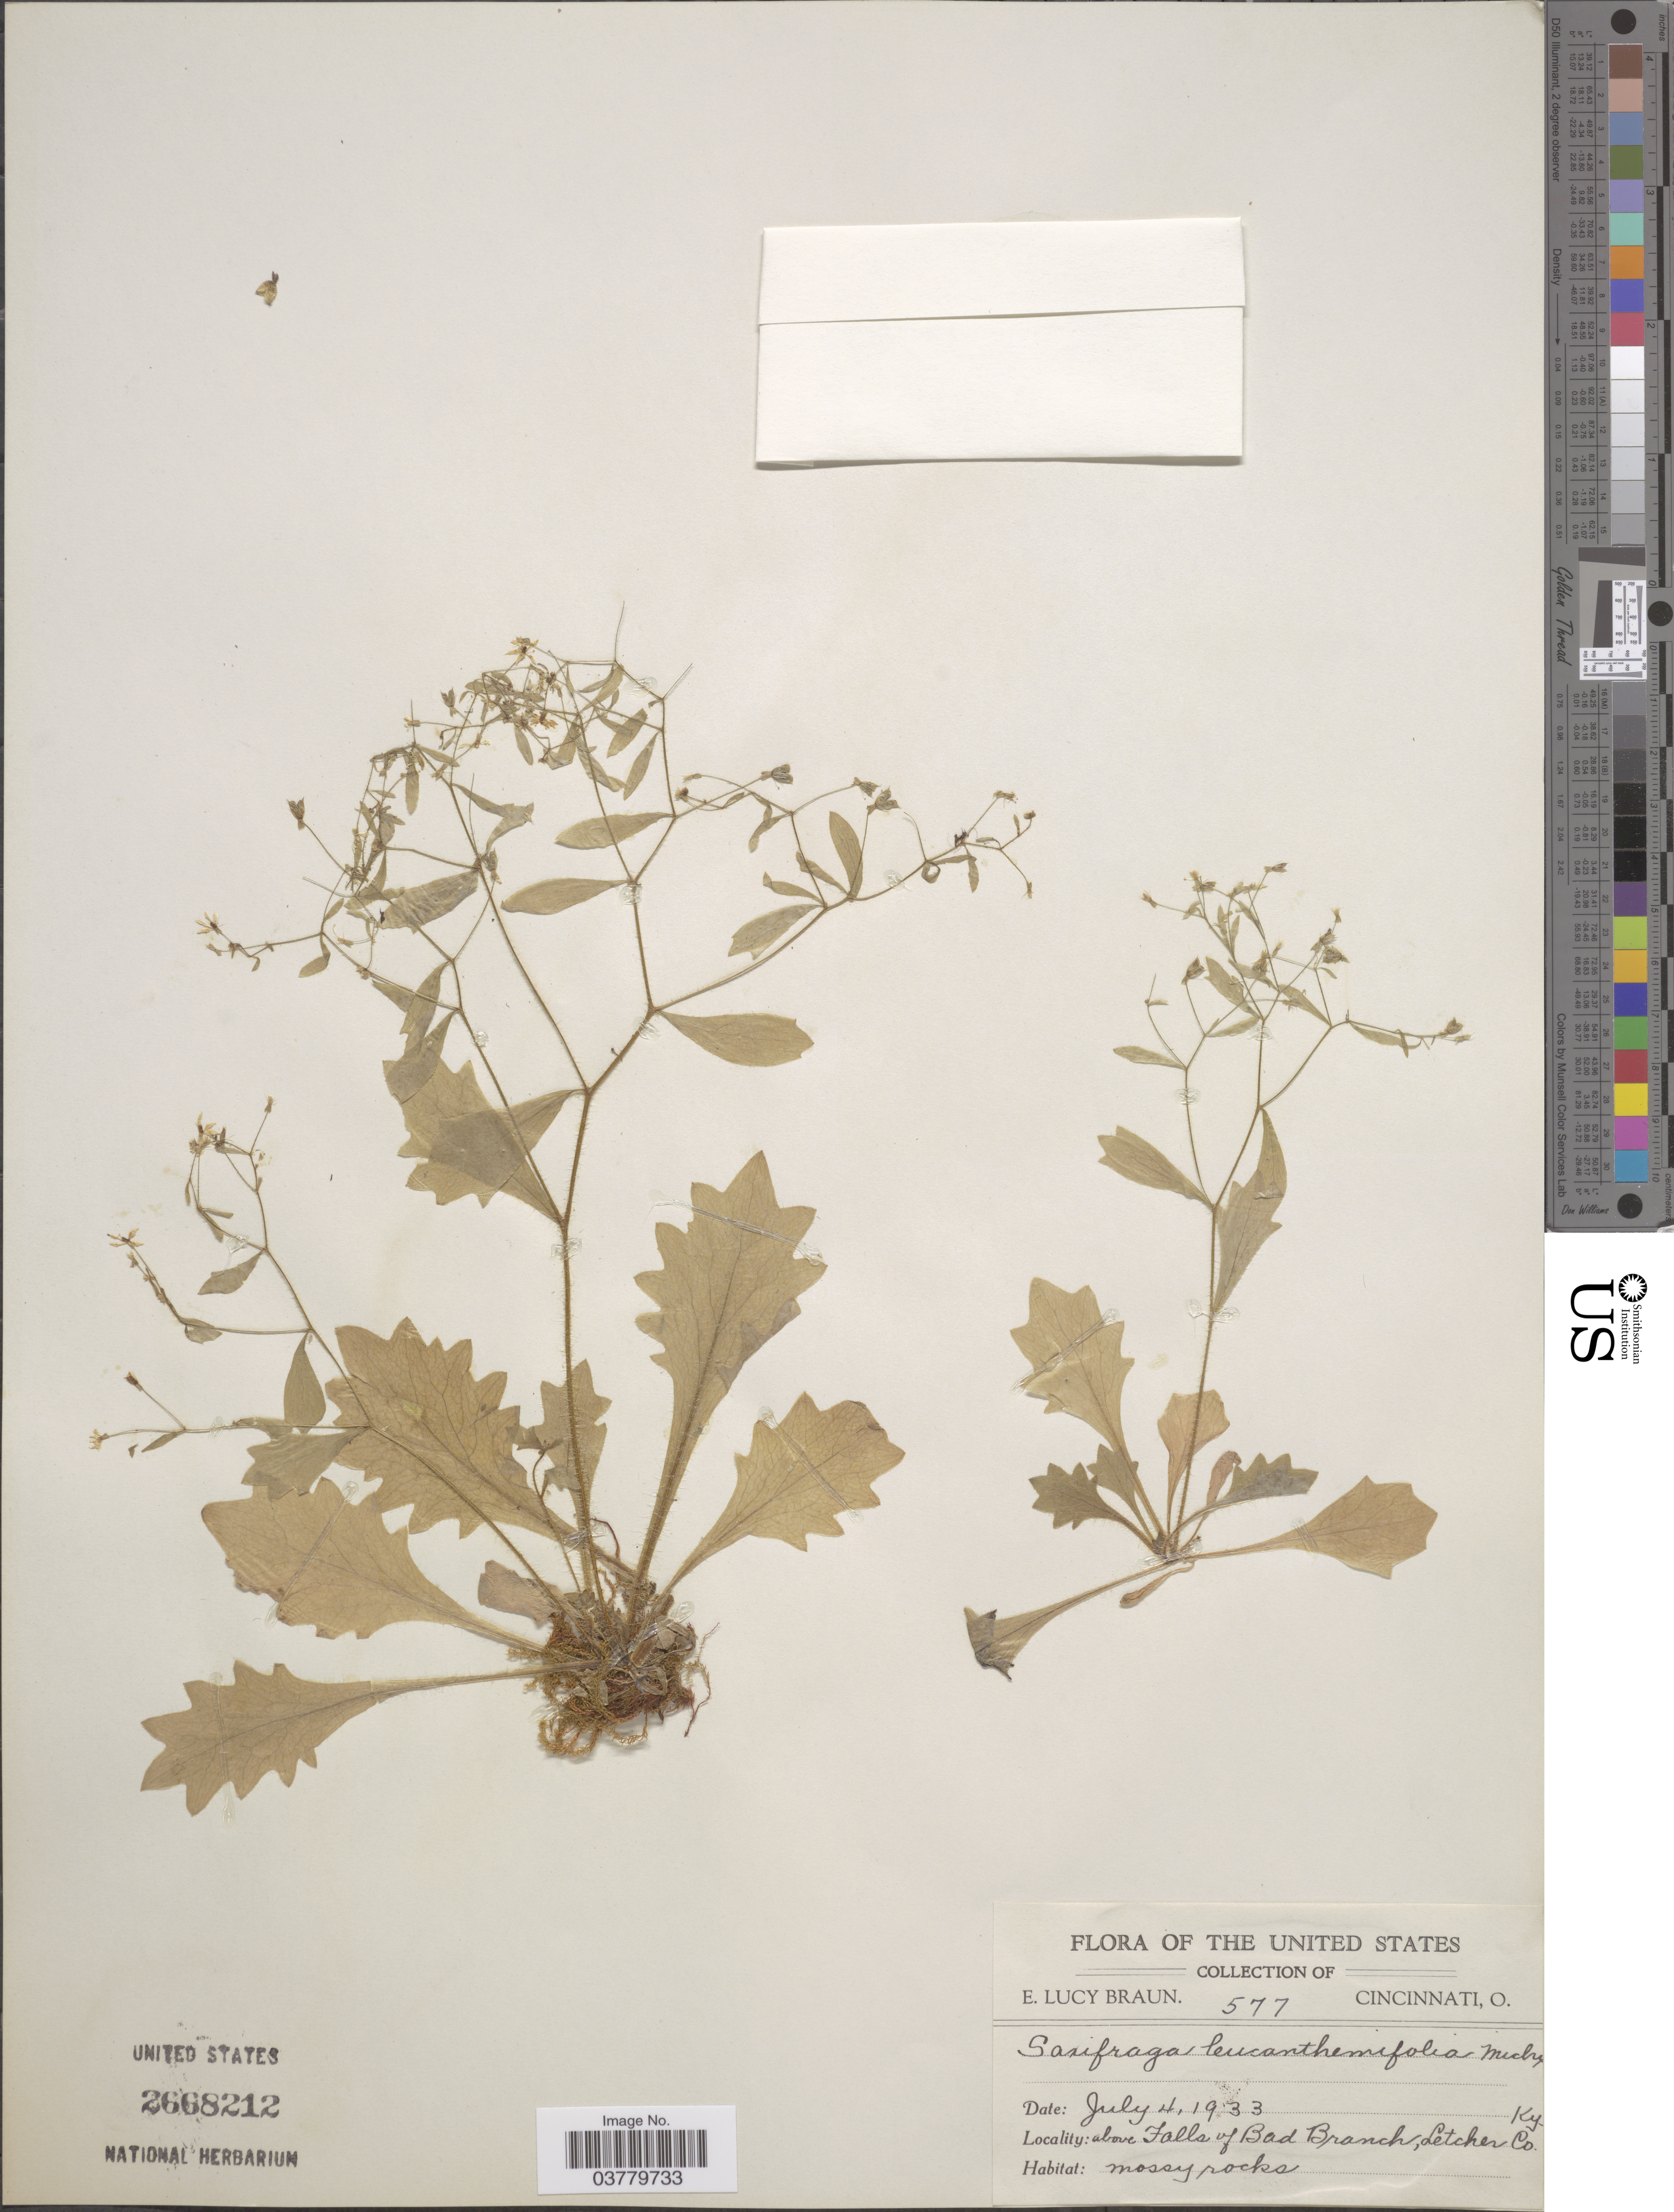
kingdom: Plantae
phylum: Tracheophyta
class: Magnoliopsida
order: Saxifragales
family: Saxifragaceae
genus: Micranthes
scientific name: Micranthes petiolaris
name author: (Raf.) Bush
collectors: E. L. Braun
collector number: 577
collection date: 1933-07-04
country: United States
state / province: Kentucky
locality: Above Falls of Bad Branch, Letcher Co.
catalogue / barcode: US 2668212